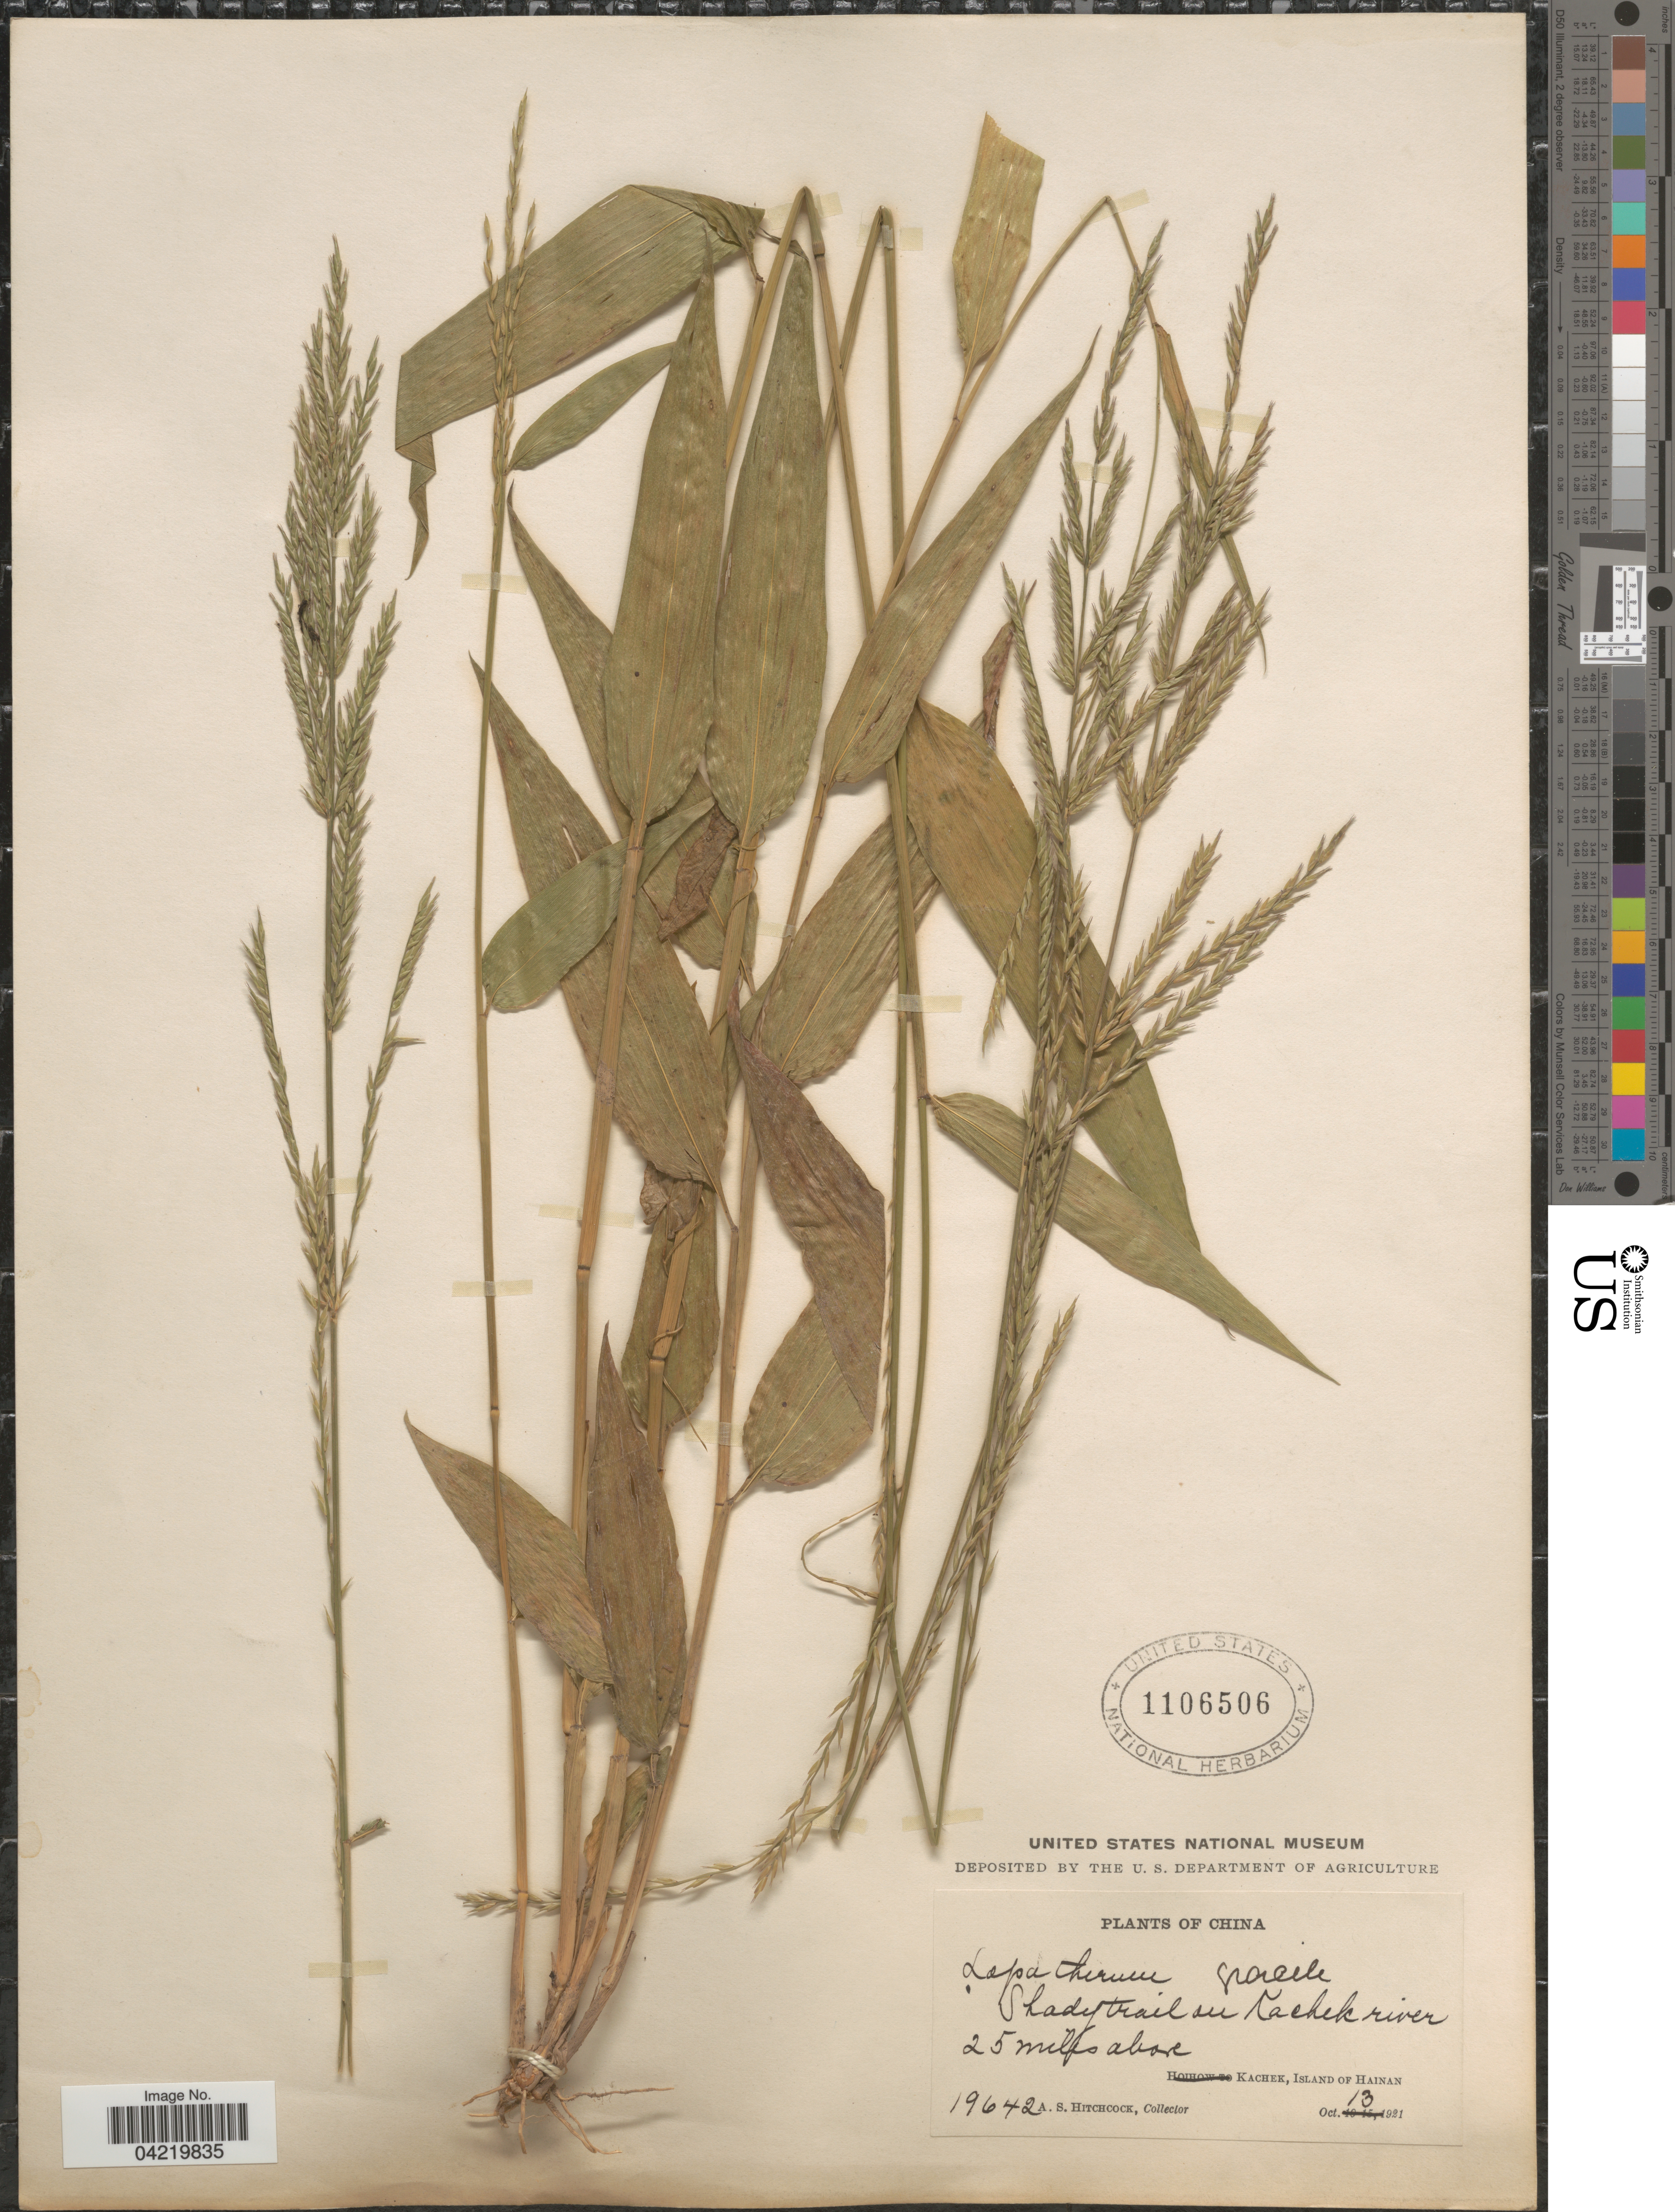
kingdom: Plantae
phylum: Tracheophyta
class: Liliopsida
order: Poales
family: Poaceae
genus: Lophatherum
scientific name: Lophatherum gracile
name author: Brongn.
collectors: A. S. Hitchcock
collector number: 19642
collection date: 1921-10-13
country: China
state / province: Hainan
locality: Shady trail on Kachek river 25 miles above Kachek, Island of Hainan.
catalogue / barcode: US 116506